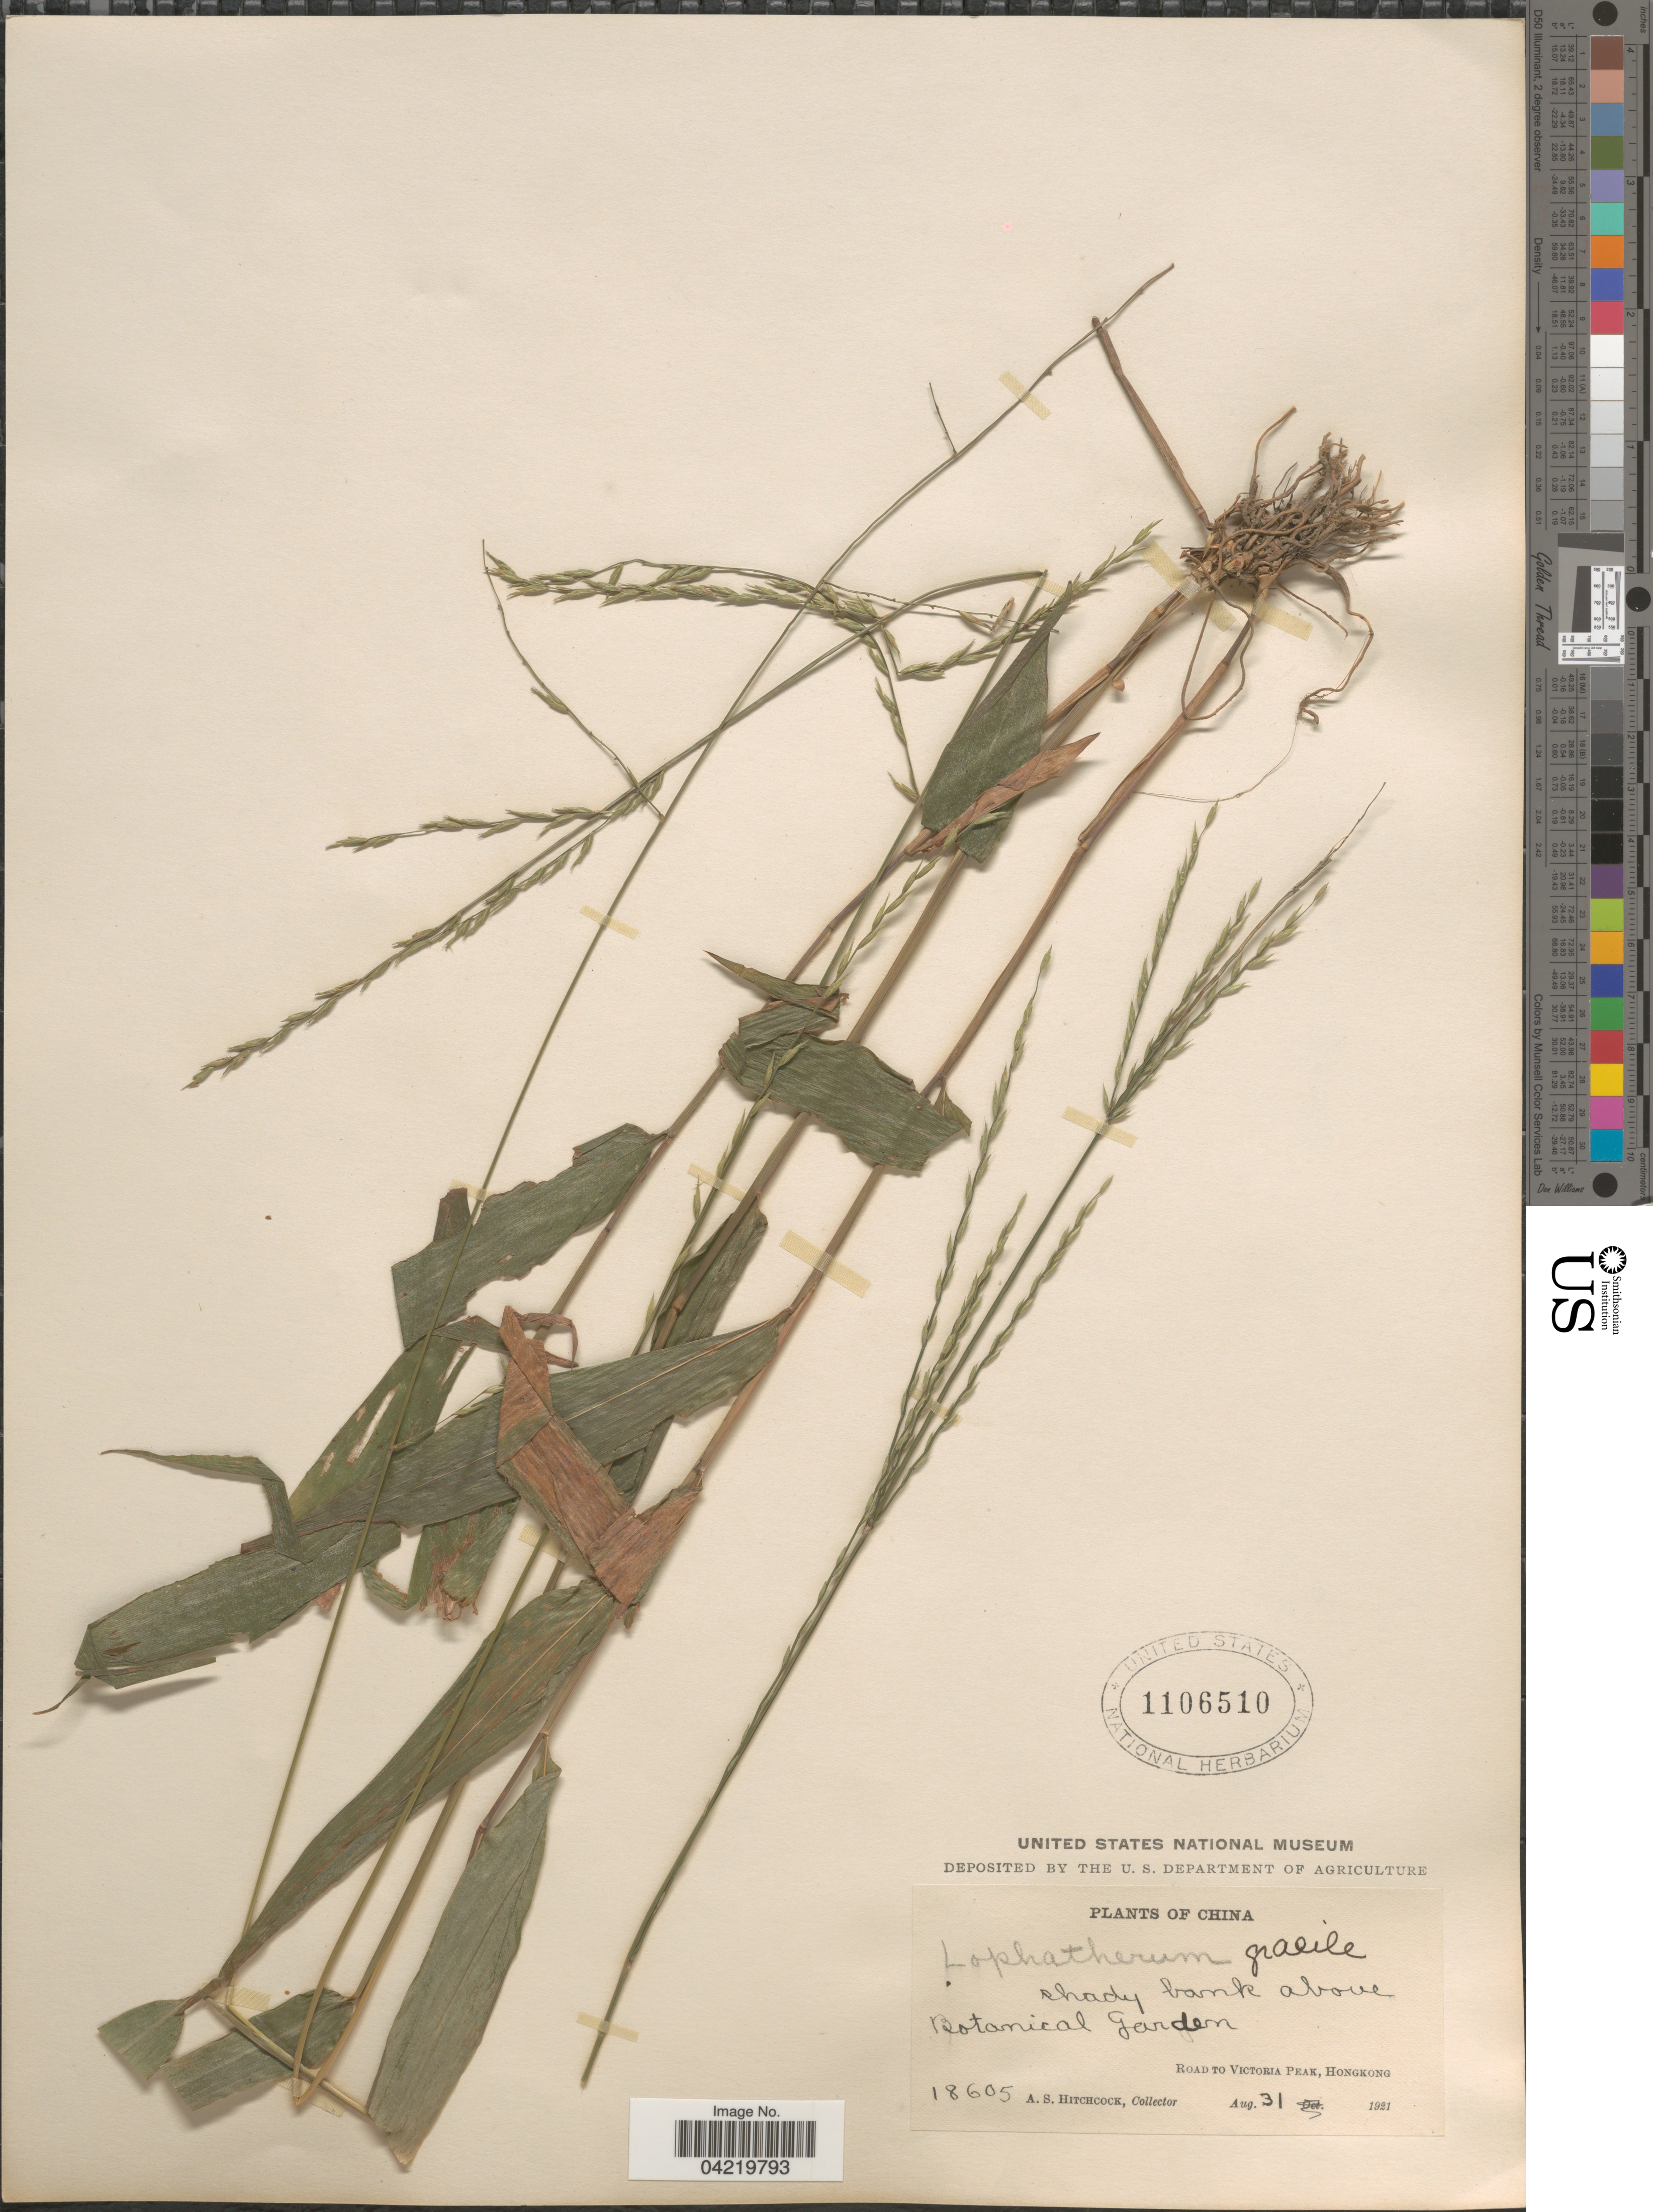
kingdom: Plantae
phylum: Tracheophyta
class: Liliopsida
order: Poales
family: Poaceae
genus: Lophatherum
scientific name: Lophatherum gracile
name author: Brongn.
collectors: A. S. Hitchcock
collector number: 18605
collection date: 1921-08-31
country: China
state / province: Hong Kong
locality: Shady bank above Botanical Garden. Road to Victoria Peak.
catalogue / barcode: US 1106510